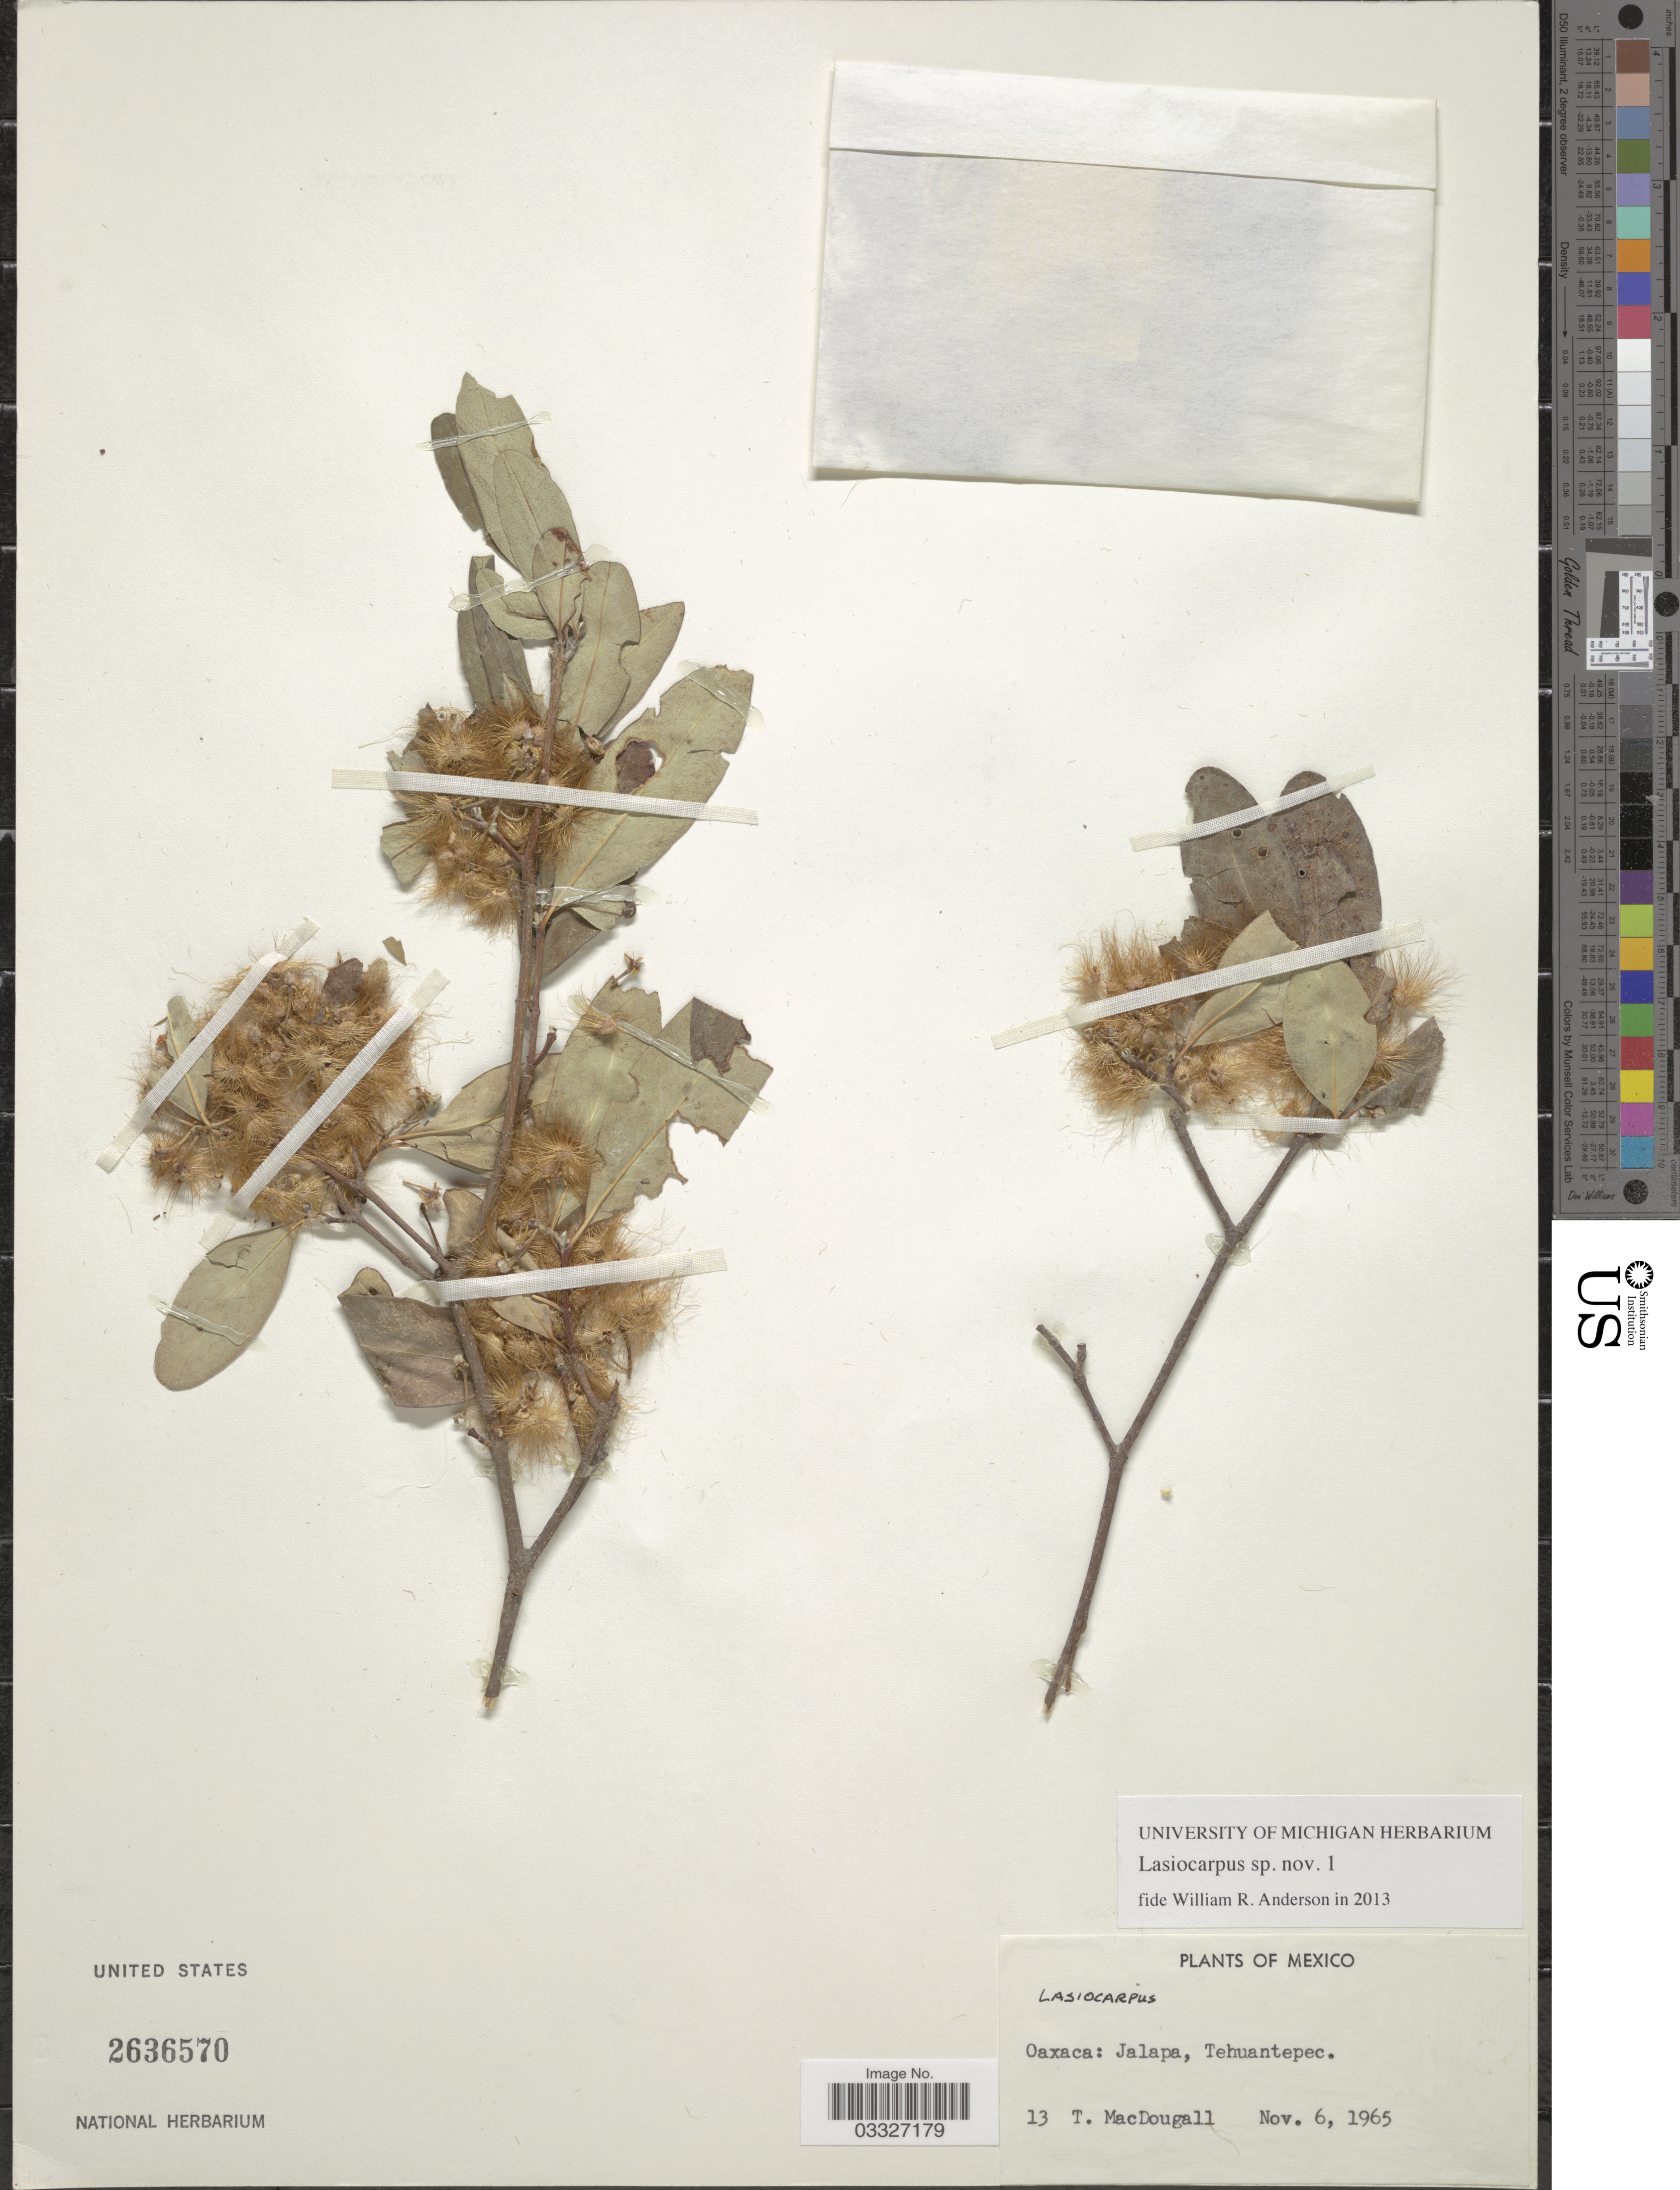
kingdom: Plantae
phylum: Tracheophyta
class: Magnoliopsida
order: Malpighiales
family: Malpighiaceae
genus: Lasiocarpus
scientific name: Lasiocarpus sp.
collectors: T. B. MacDougall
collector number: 13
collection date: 1965-11-06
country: Mexico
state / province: Oaxaca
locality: Jalapa, Tehuantepec.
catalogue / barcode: US 2636570